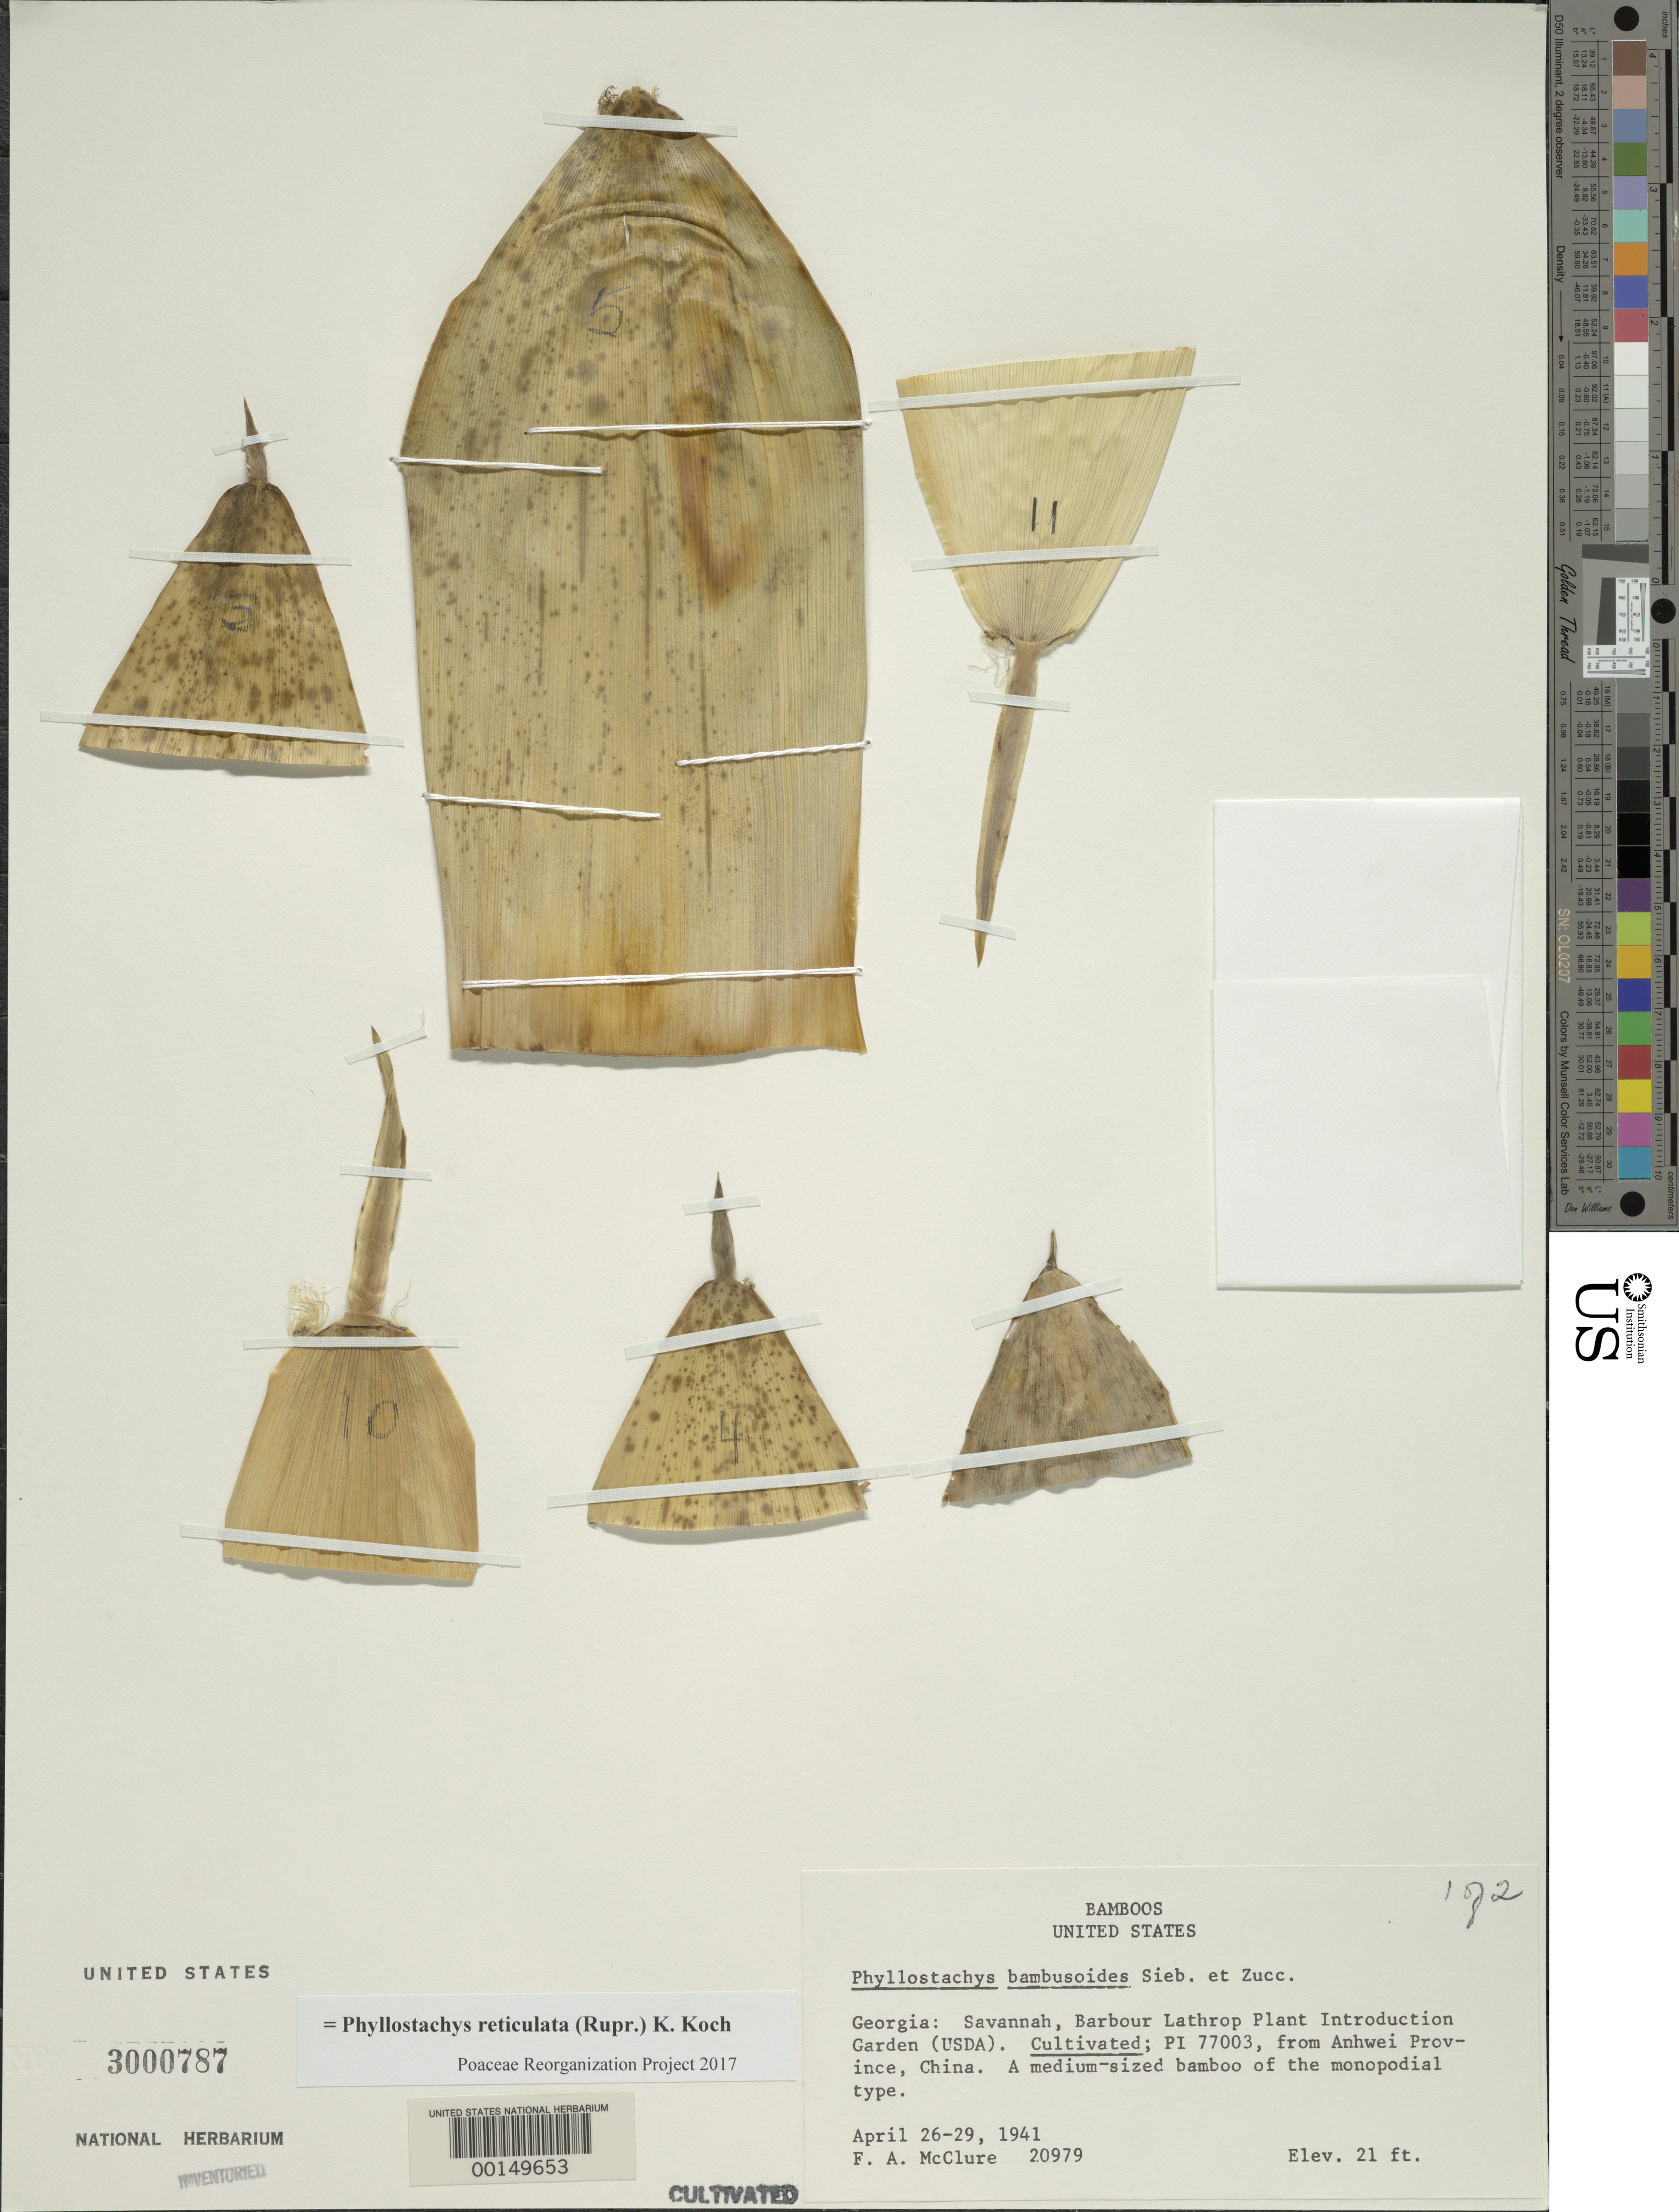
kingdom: Plantae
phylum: Tracheophyta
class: Liliopsida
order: Poales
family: Poaceae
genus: Phyllostachys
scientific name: Phyllostachys reticulata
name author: (Rupr.) K. Koch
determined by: Poaceae Reorganization Project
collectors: F. A. McClure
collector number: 20979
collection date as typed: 26 Apr 1941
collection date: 1941-04-26/1941-04-29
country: United States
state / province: Georgia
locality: Savannah, barbour lathrop p.i. garden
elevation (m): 6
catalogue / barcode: US 3000787